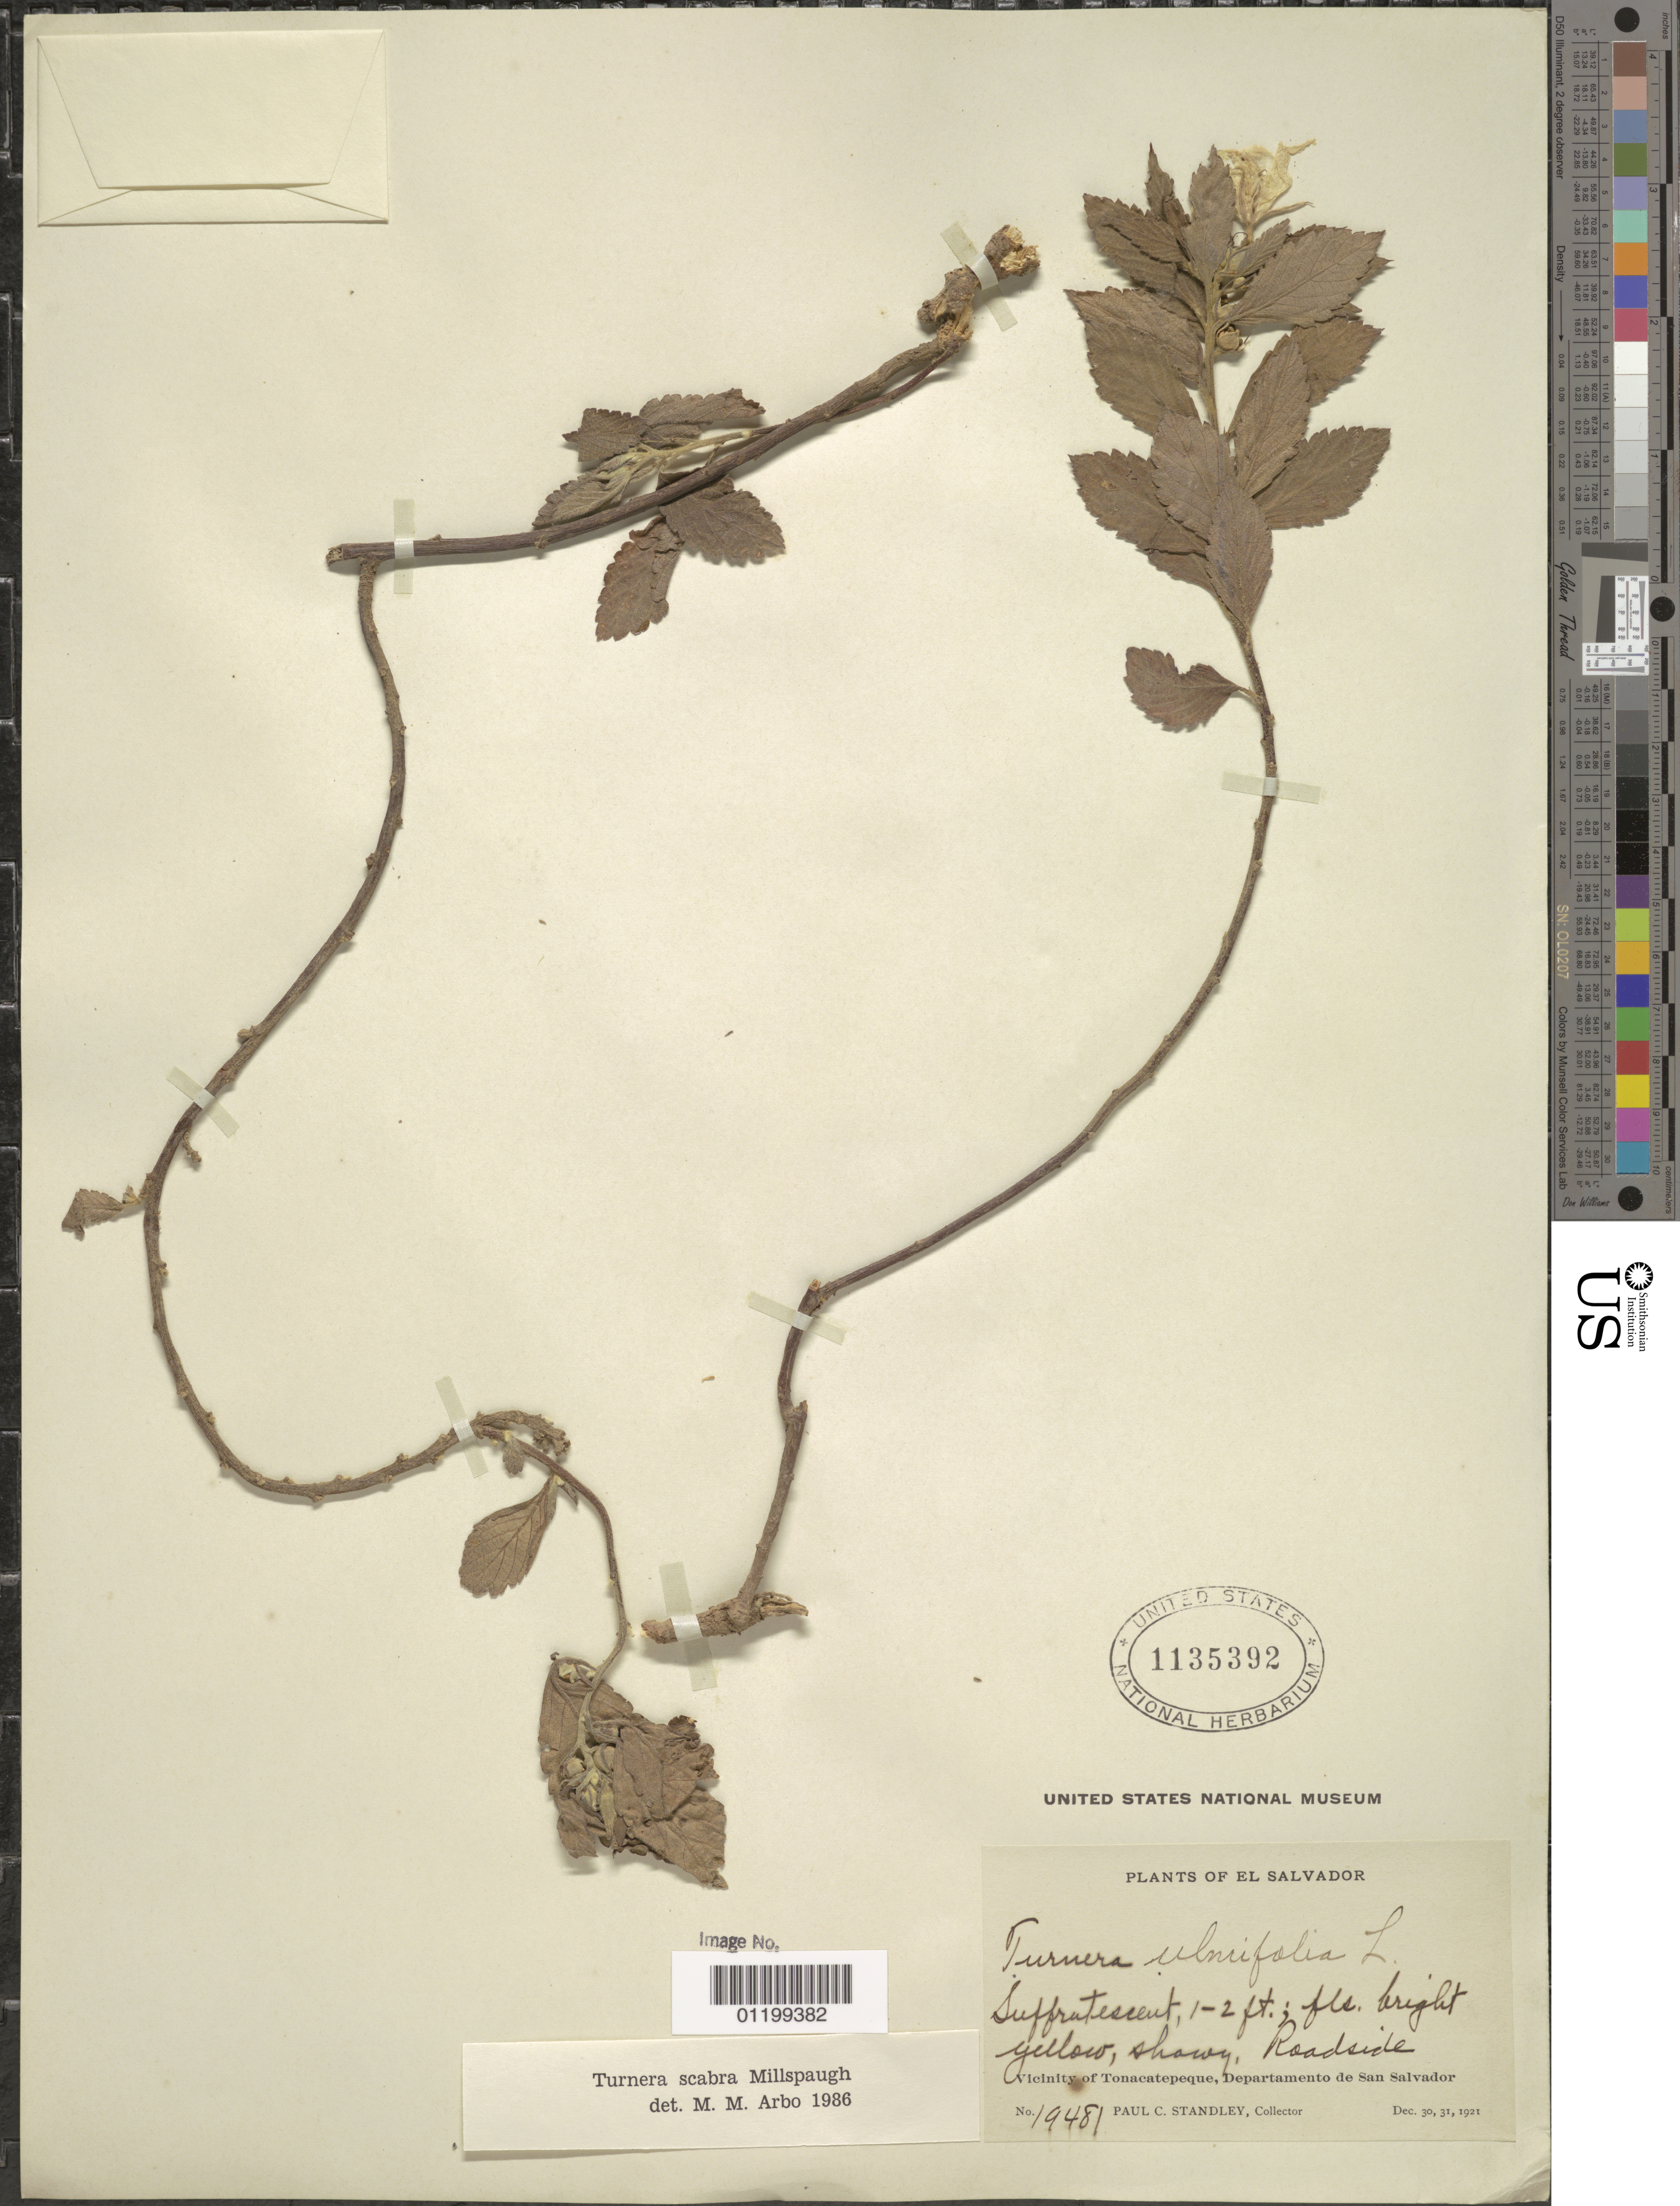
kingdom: Plantae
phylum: Tracheophyta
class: Magnoliopsida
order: Malpighiales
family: Turneraceae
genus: Turnera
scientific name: Turnera scabra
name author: Millsp.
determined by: Arbo, M. M.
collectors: P. C. Standley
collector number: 19481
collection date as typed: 30 Dec 1921 and 31 Dec 1921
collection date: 1921-12-30,1921-12-31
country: El Salvador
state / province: San Salvador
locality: Vicinity of Tonacatepeque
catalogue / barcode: US 1135392